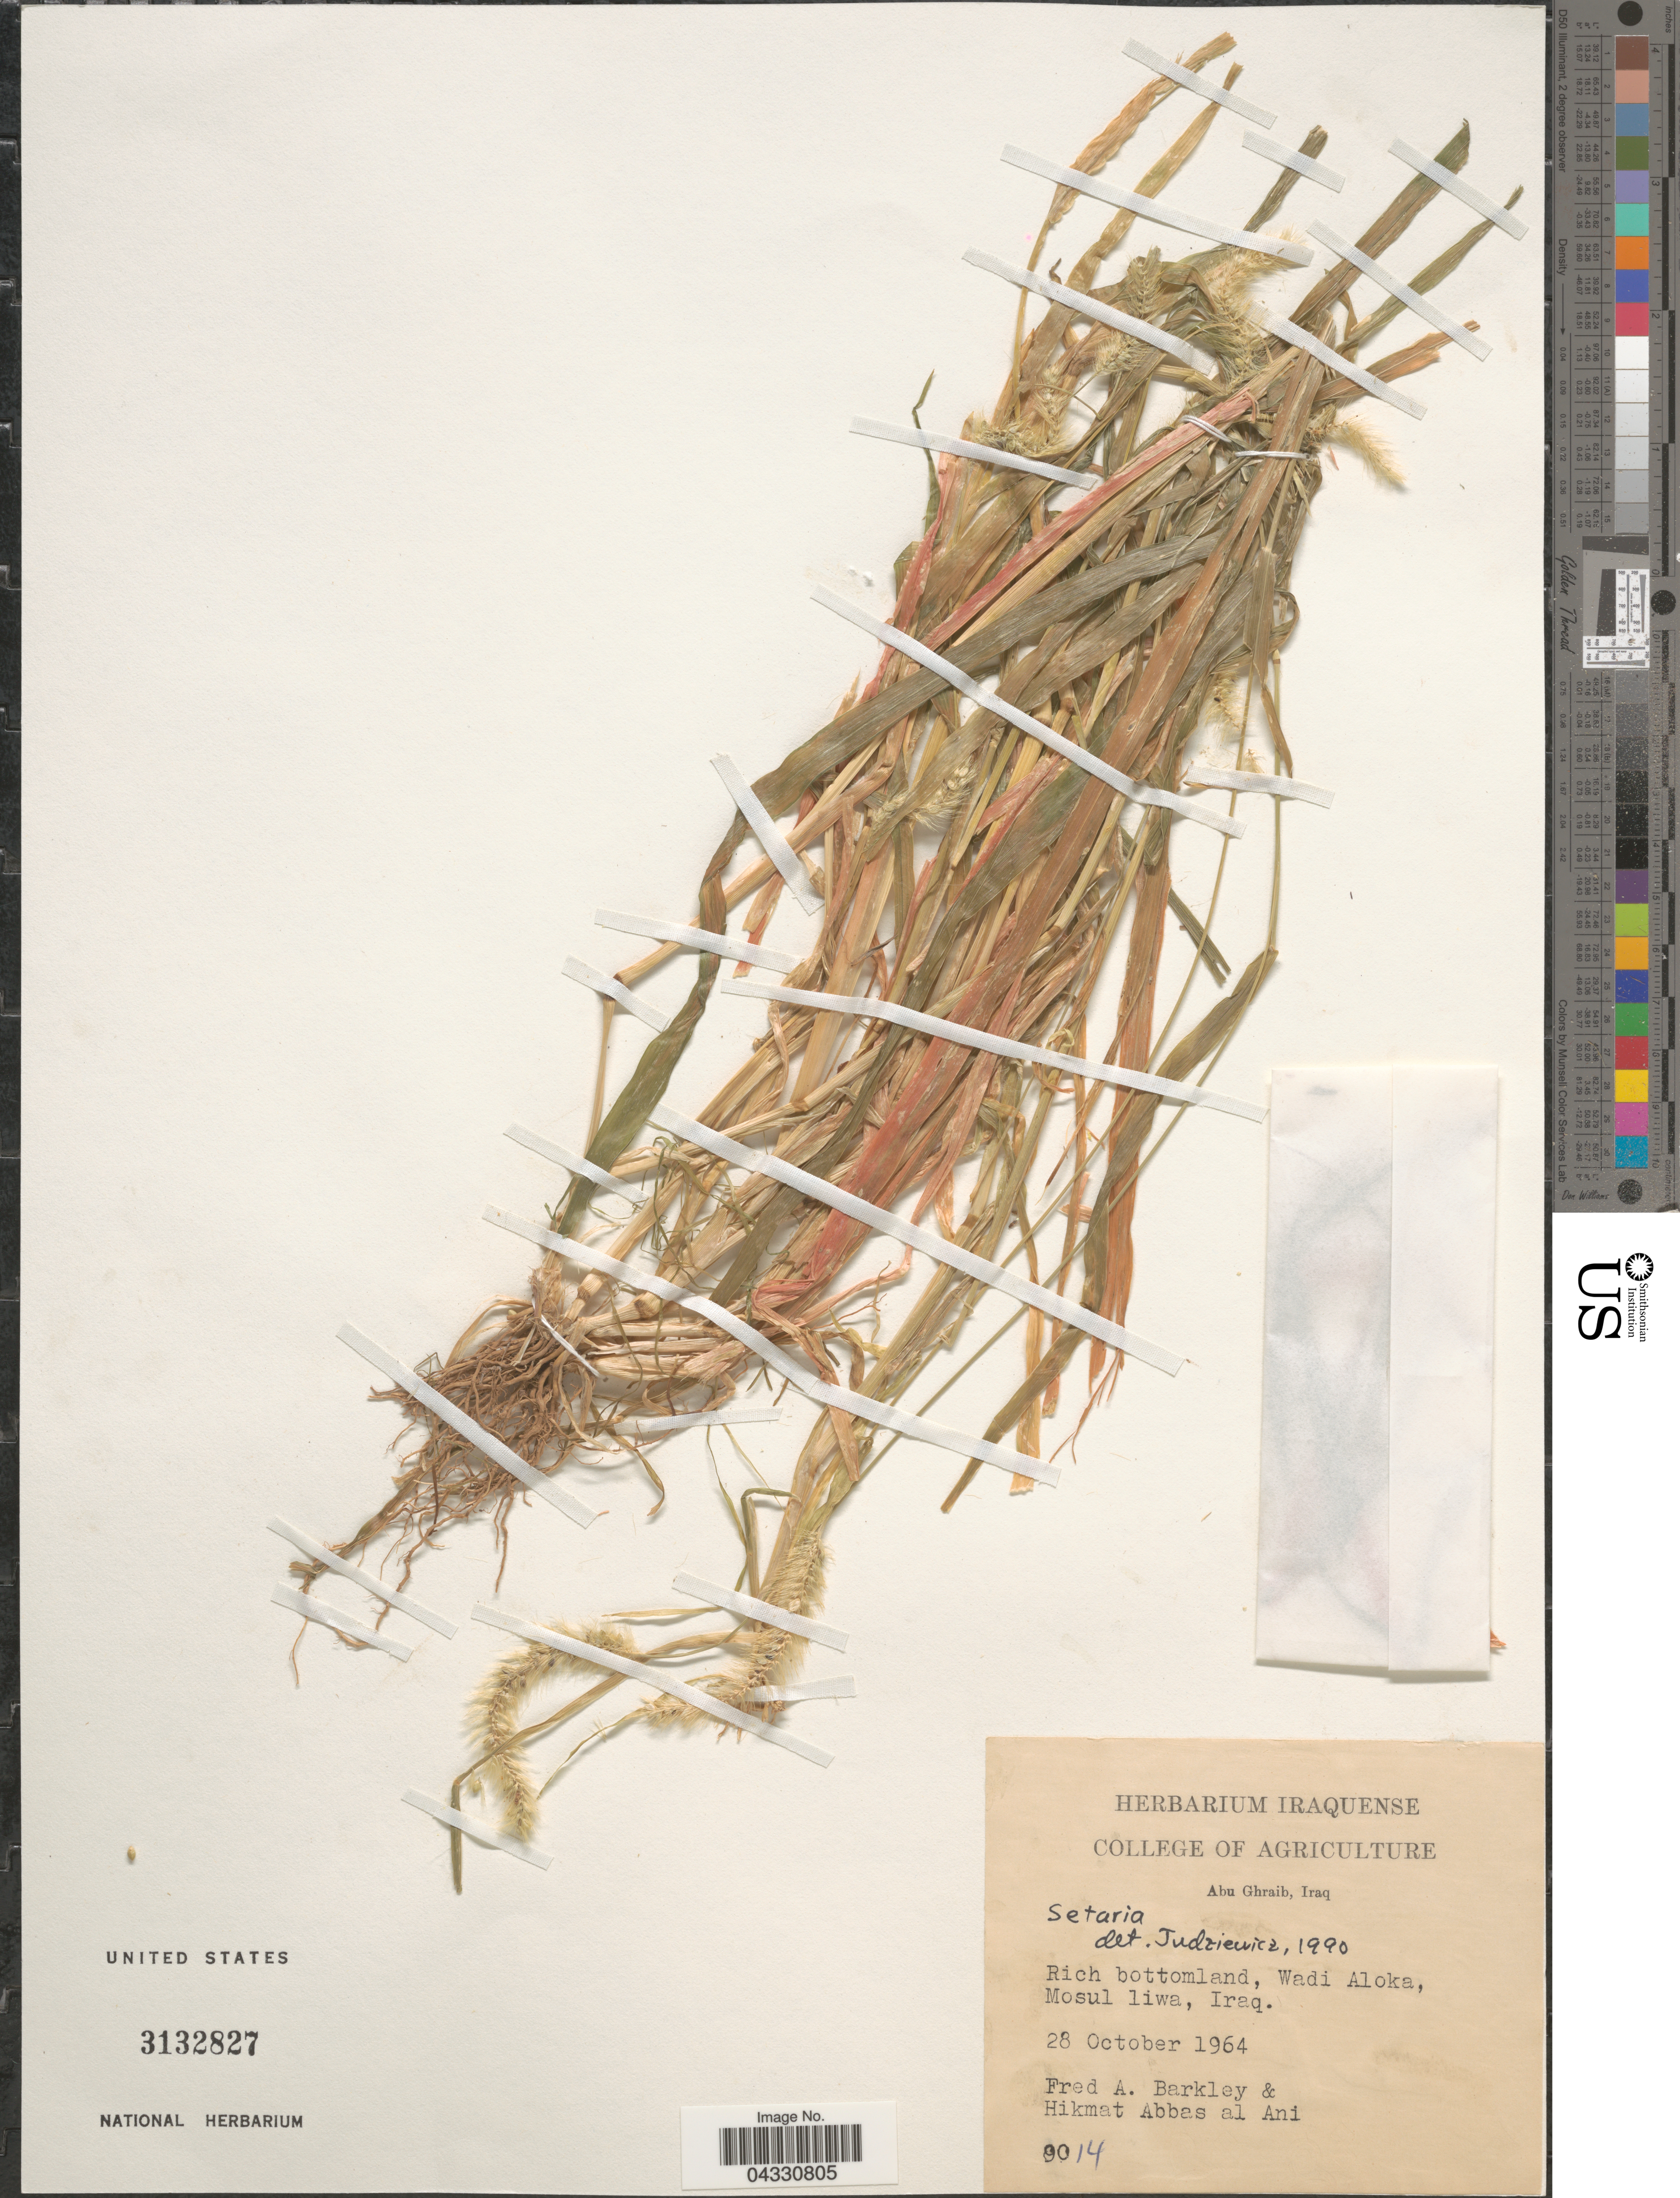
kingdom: Plantae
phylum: Tracheophyta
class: Liliopsida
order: Poales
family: Poaceae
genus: Setaria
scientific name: Setaria sp.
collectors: F. A. Barkley & H. Al-Ani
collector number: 0014*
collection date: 1964-10-28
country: Iraq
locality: Wadi Aloka, Mosul liwa.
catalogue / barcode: US 3132827